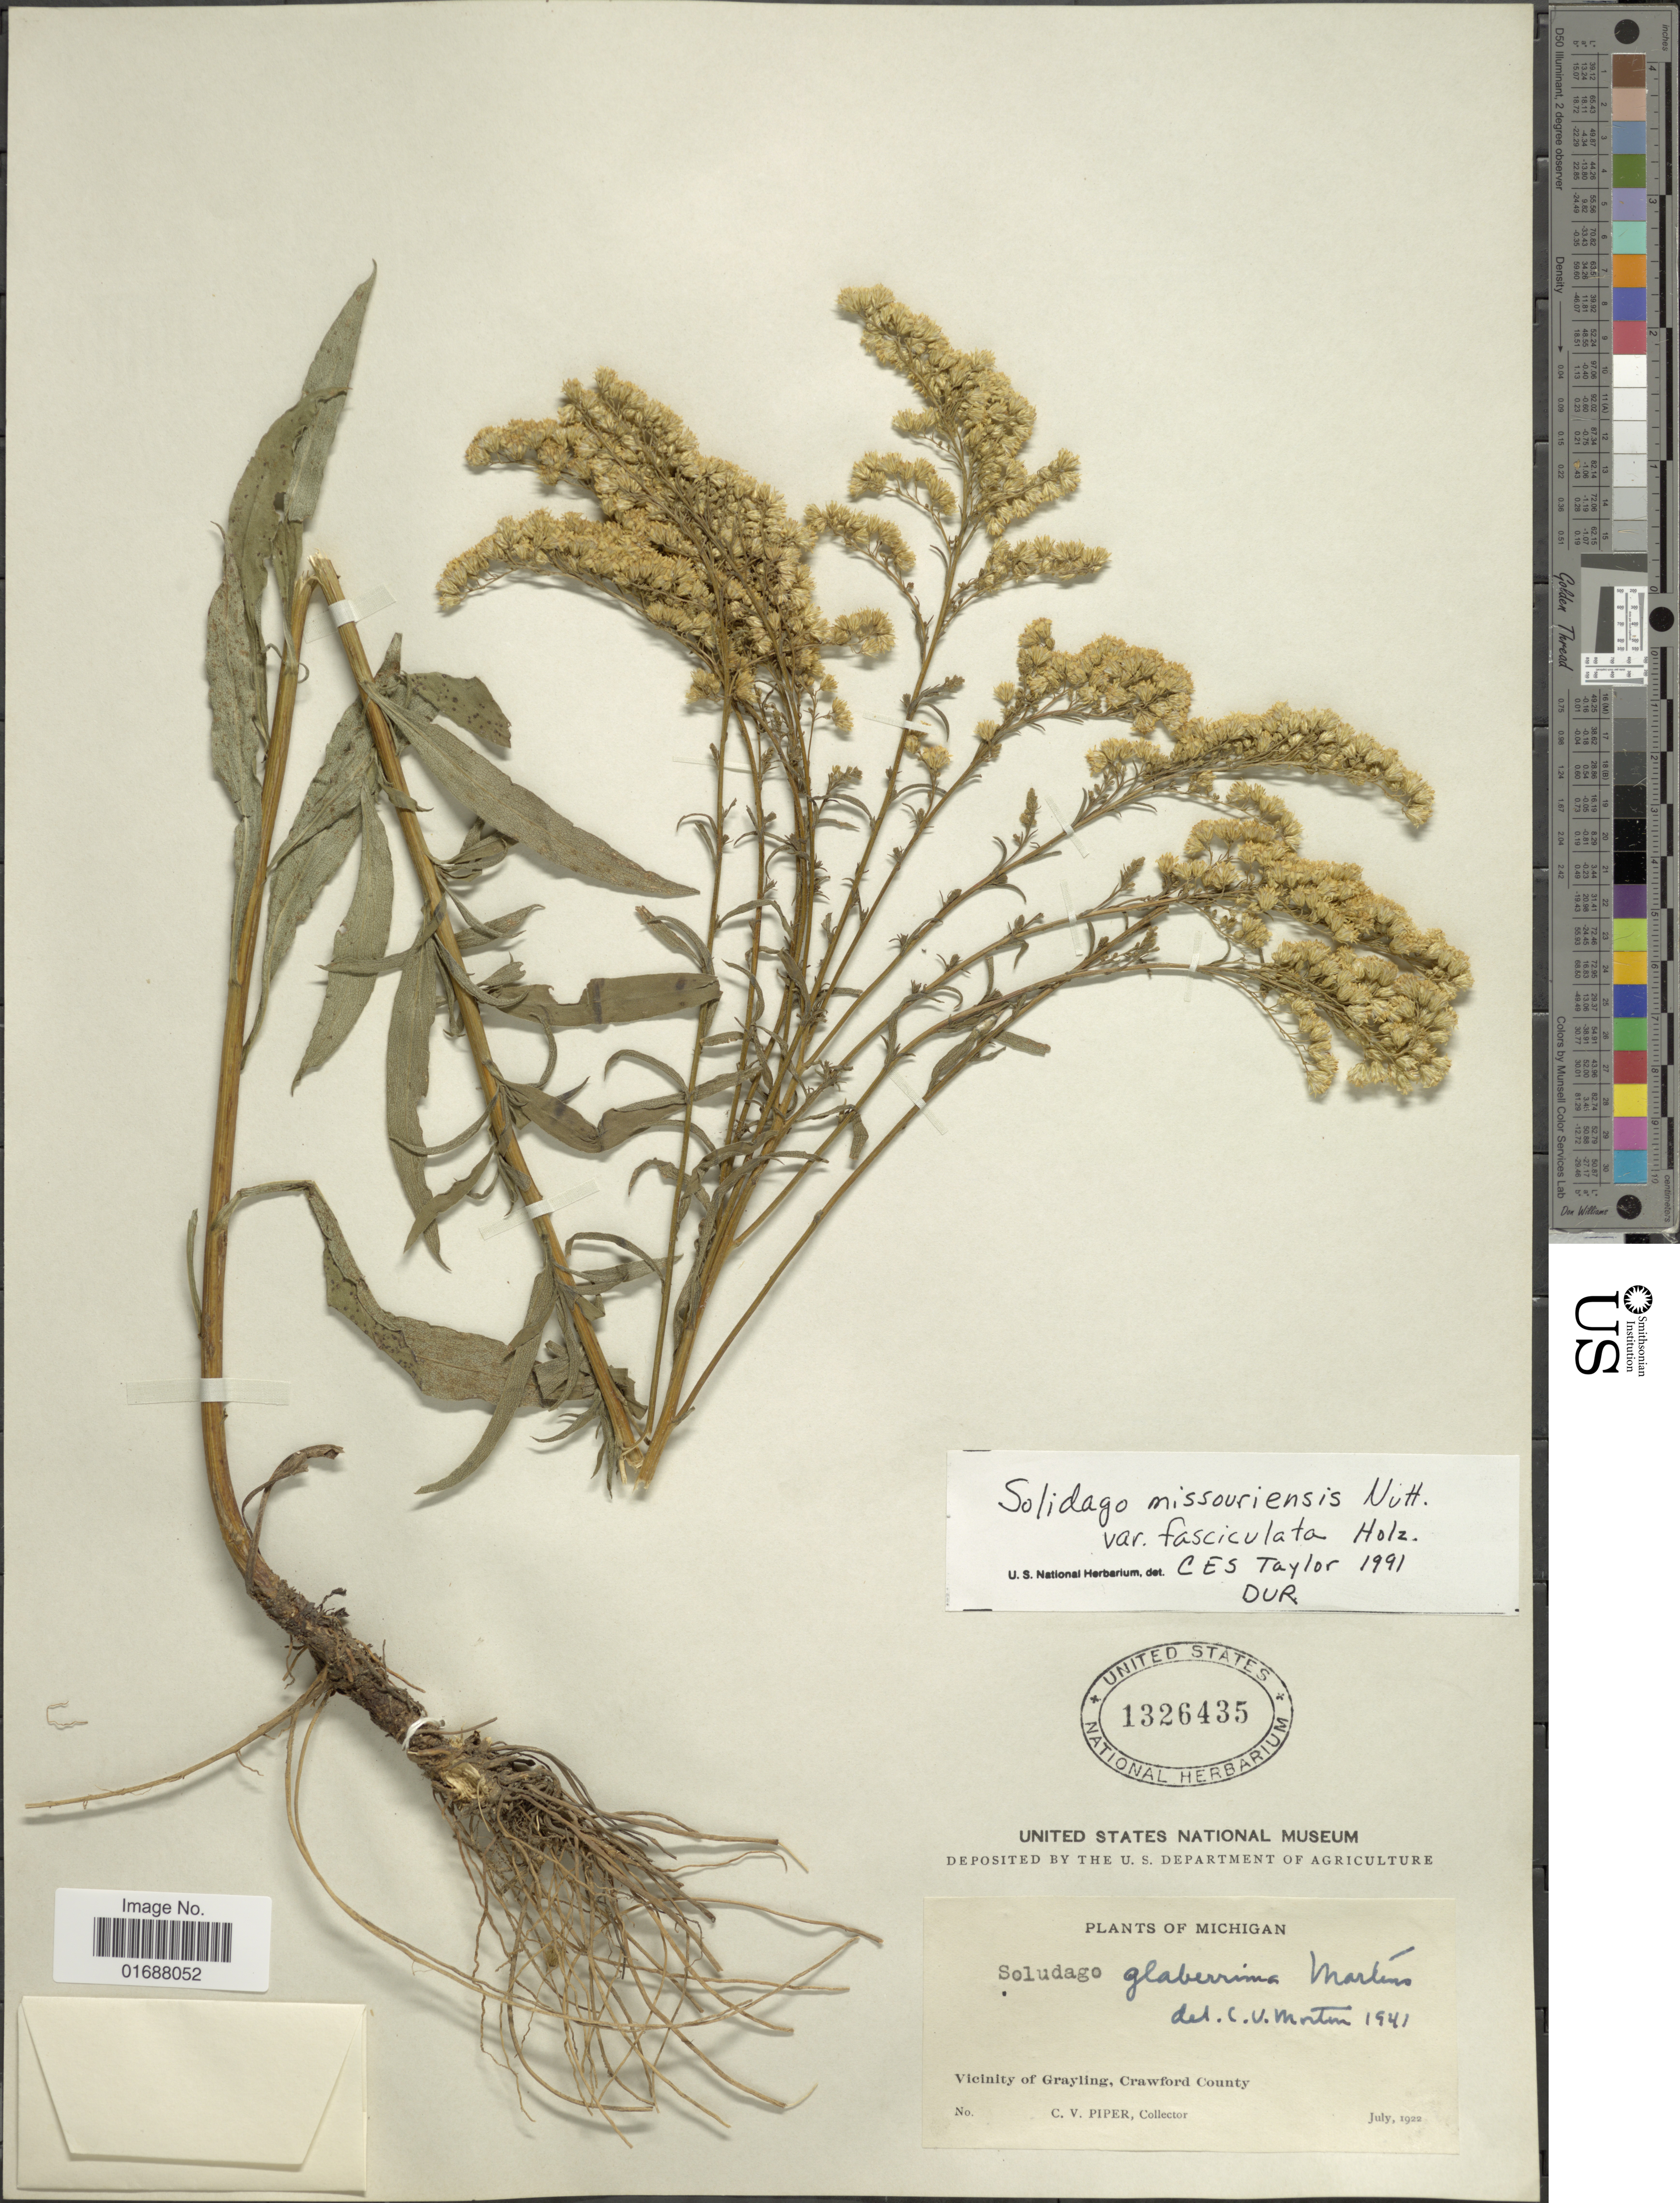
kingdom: Plantae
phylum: Tracheophyta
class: Magnoliopsida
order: Asterales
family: Asteraceae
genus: Solidago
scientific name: Solidago missouriensis var. fasciculata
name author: Holz.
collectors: C. V. Piper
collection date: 1922-07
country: United States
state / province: Michigan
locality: Vicinity of Grayling, Crawford County.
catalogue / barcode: US 1326435